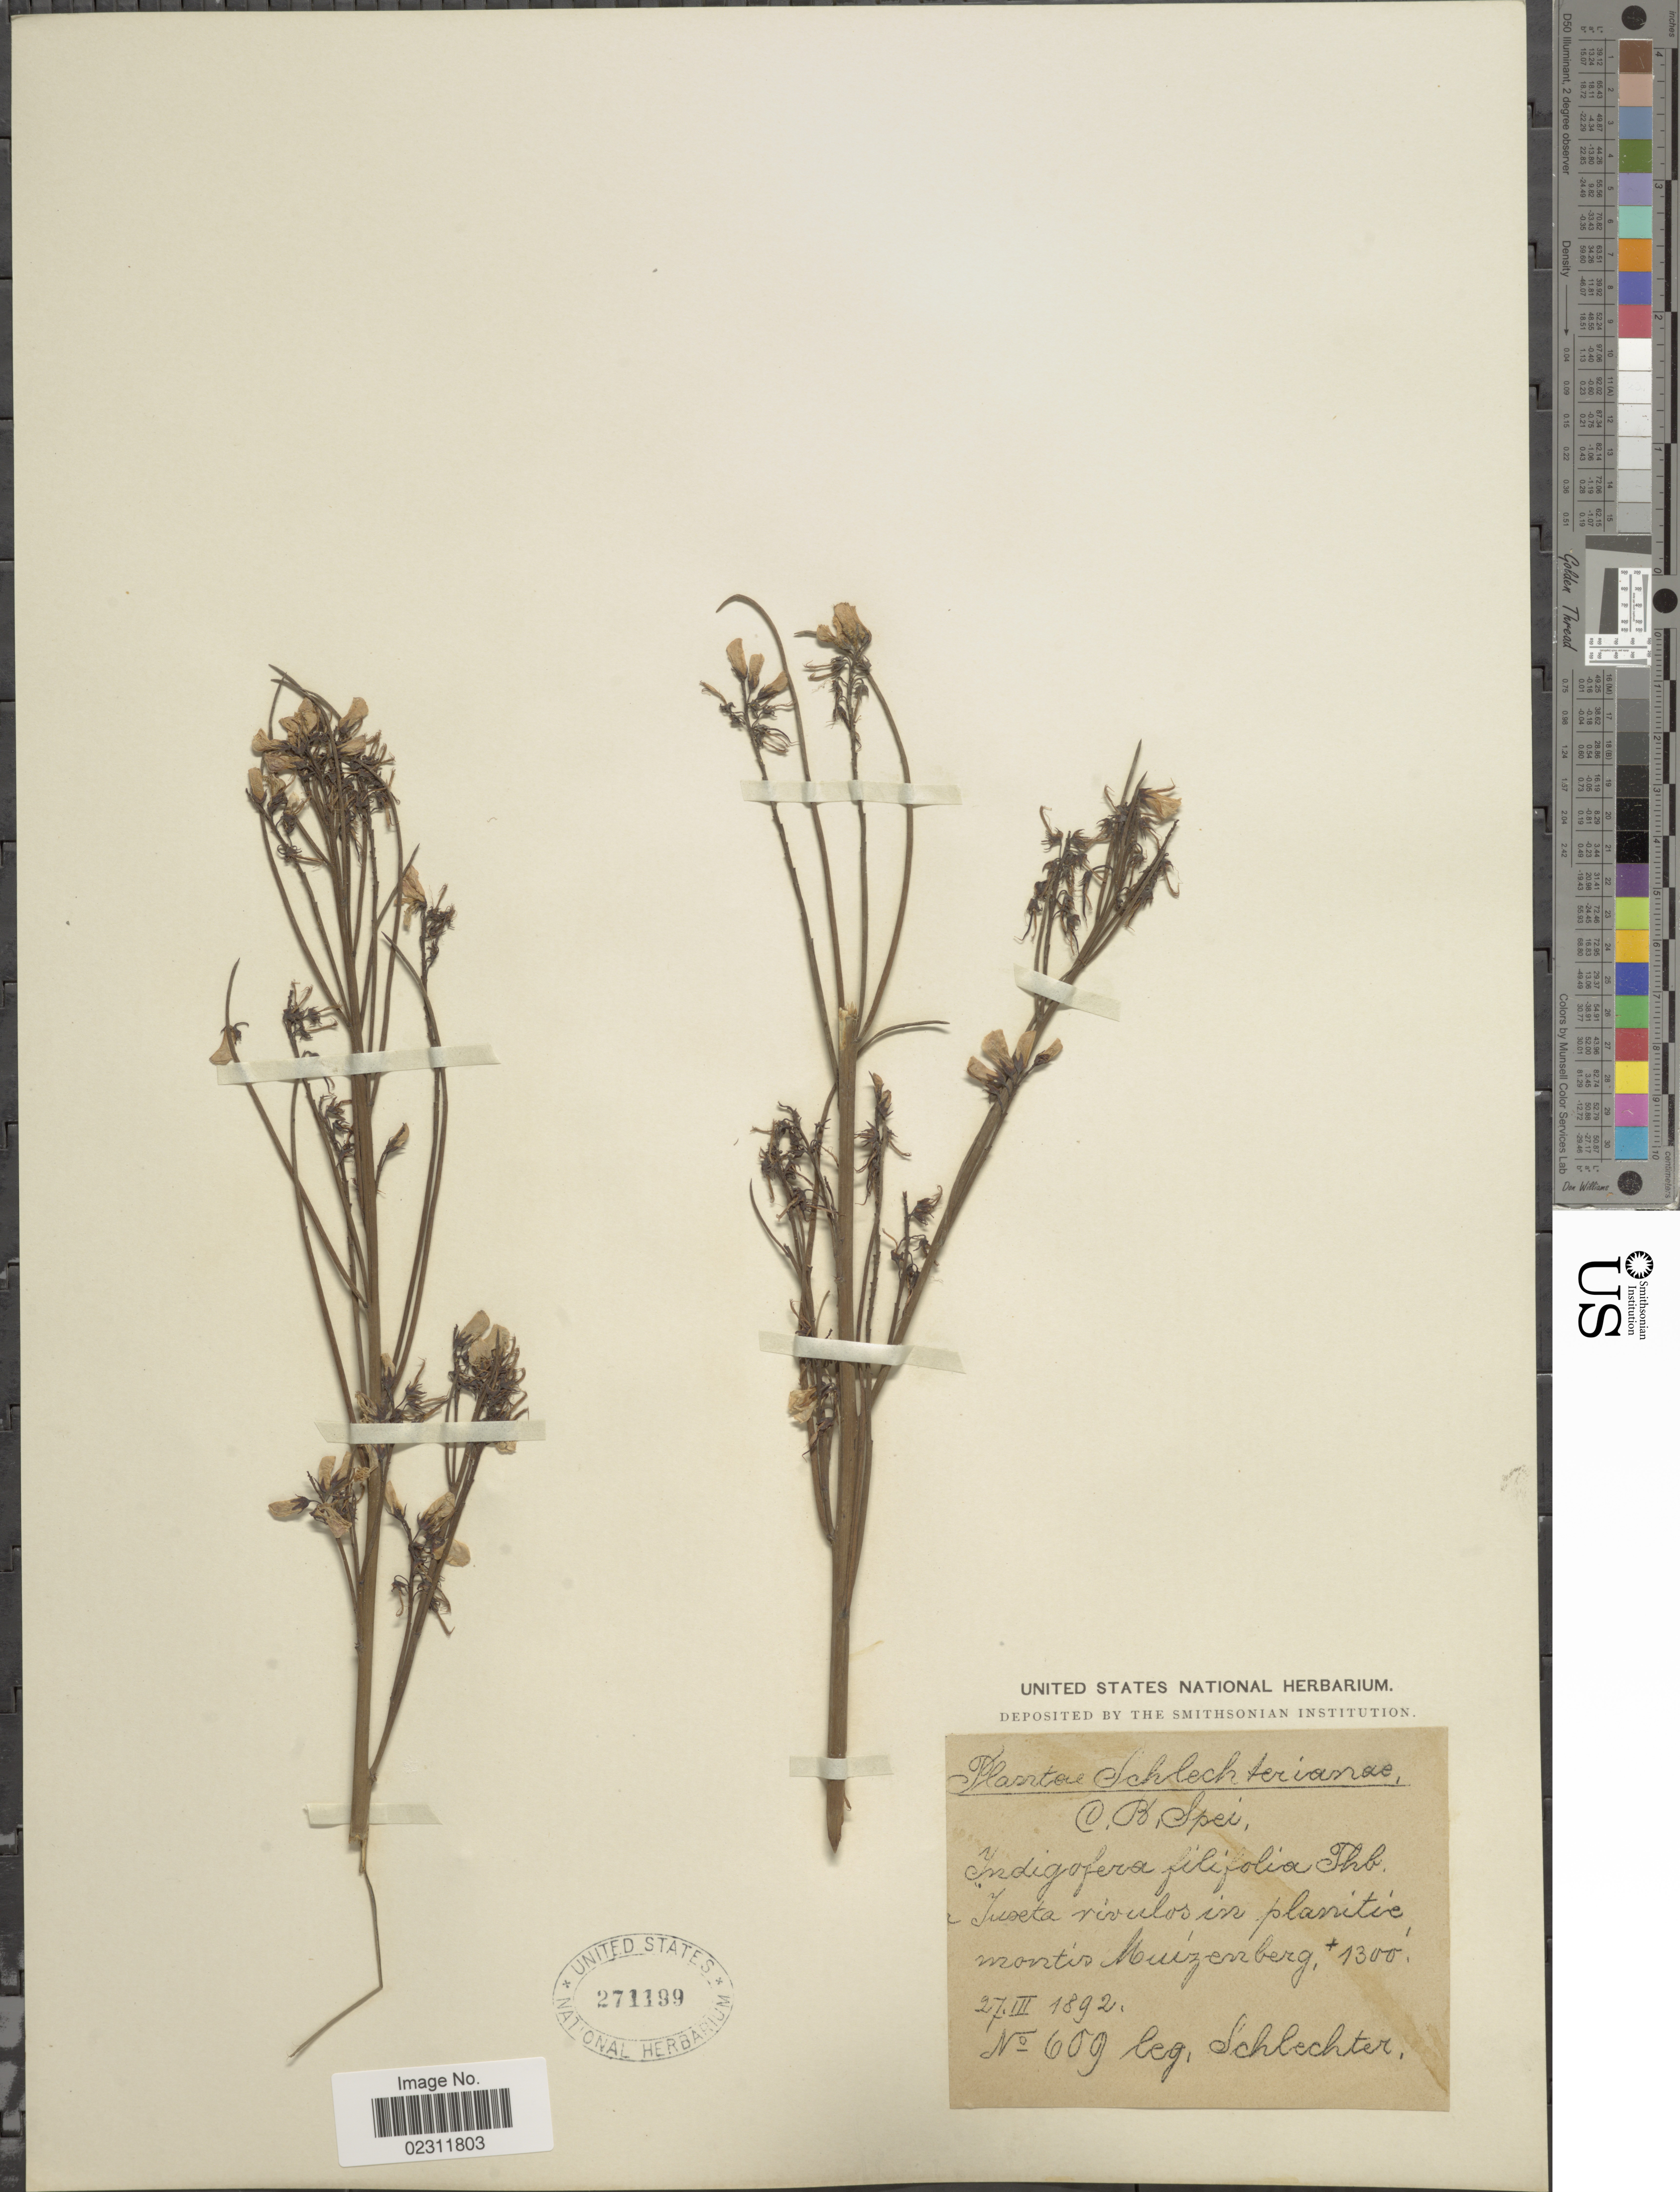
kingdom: Plantae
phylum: Tracheophyta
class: Magnoliopsida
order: Fabales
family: Fabaceae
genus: Indigofera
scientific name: Indigofera filifolia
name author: Thunb.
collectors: Schlechter, --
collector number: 609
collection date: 1892-03-27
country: South Africa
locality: Montis Muizenberg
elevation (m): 396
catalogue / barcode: US 271199